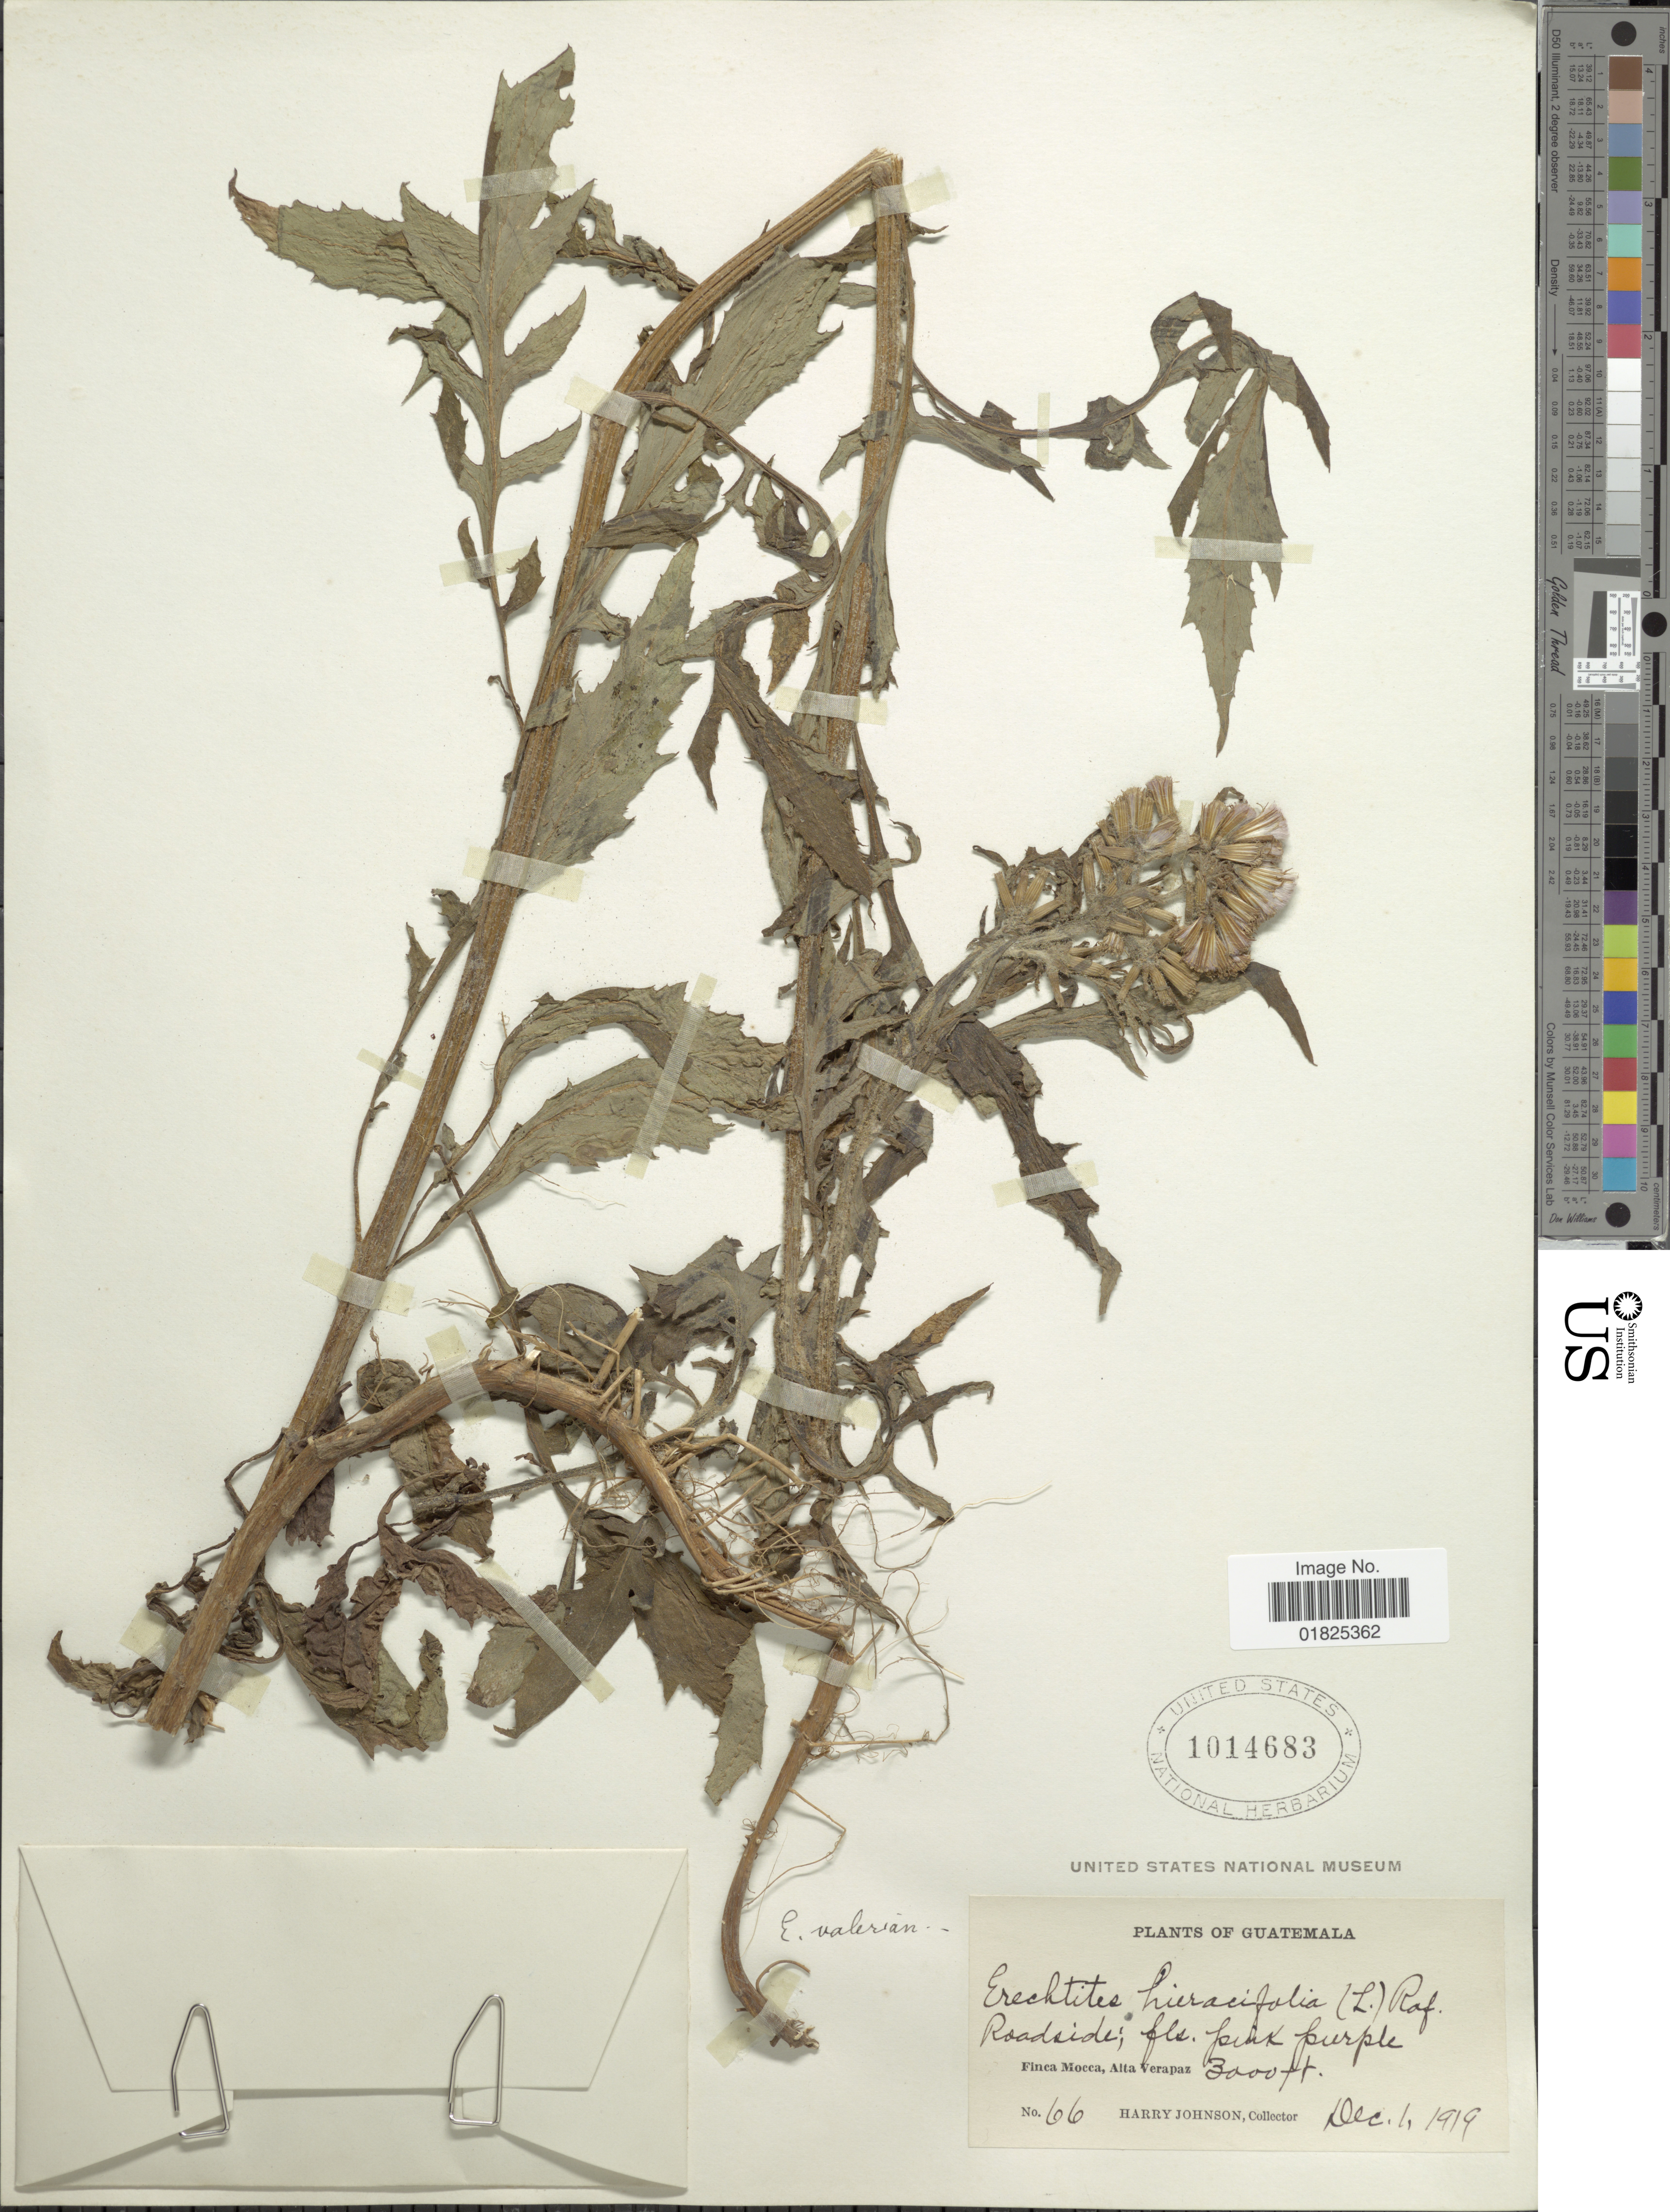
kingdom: Plantae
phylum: Tracheophyta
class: Magnoliopsida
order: Asterales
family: Asteraceae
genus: Erechtites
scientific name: Erechtites valerianifolius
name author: (Link ex Spreng.) DC.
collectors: H. Johnson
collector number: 66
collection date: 1919-12-01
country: Guatemala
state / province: Alta Verapaz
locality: Finca Mocca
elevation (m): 914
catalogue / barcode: US 1014683